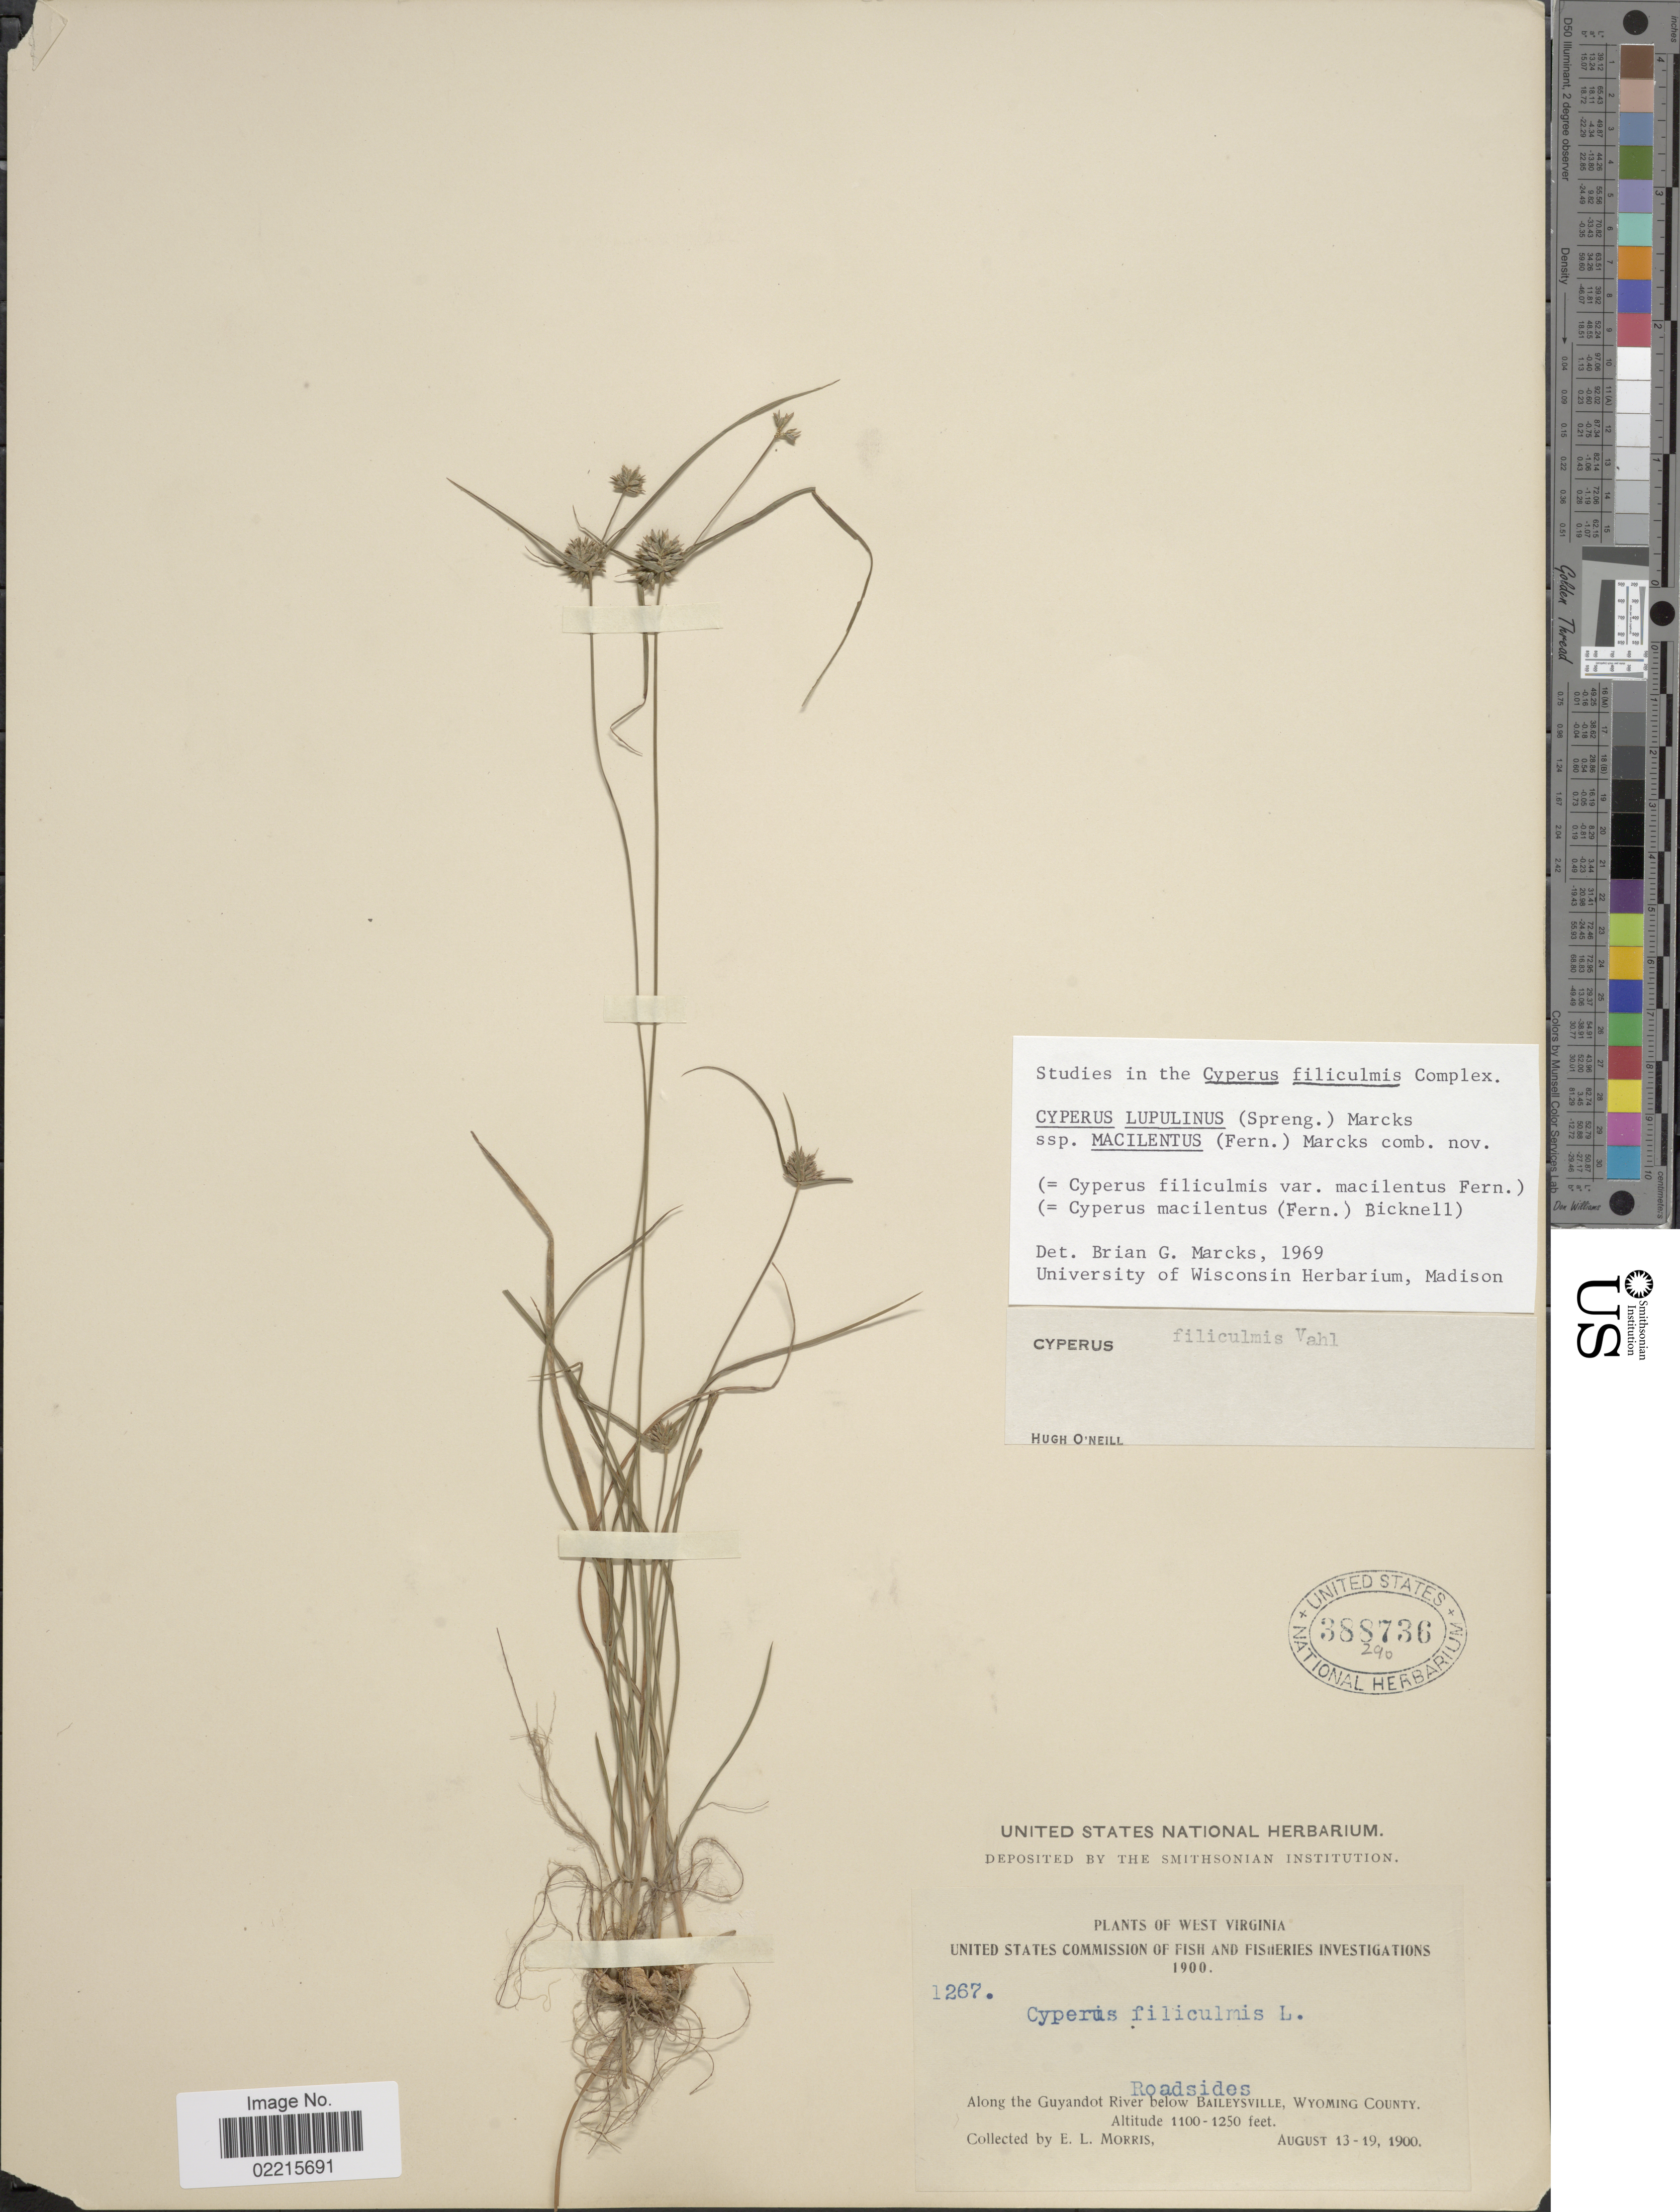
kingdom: Plantae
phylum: Tracheophyta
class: Liliopsida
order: Poales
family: Cyperaceae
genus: Cyperus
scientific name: Cyperus filiculmis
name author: Vahl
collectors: E. Morris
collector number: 1267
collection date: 1900-08-13/1900-08-19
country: United States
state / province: West Virginia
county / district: Wyoming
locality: Along the Guyandot River below Baileysville, Wyoming County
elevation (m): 335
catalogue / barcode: US 388736